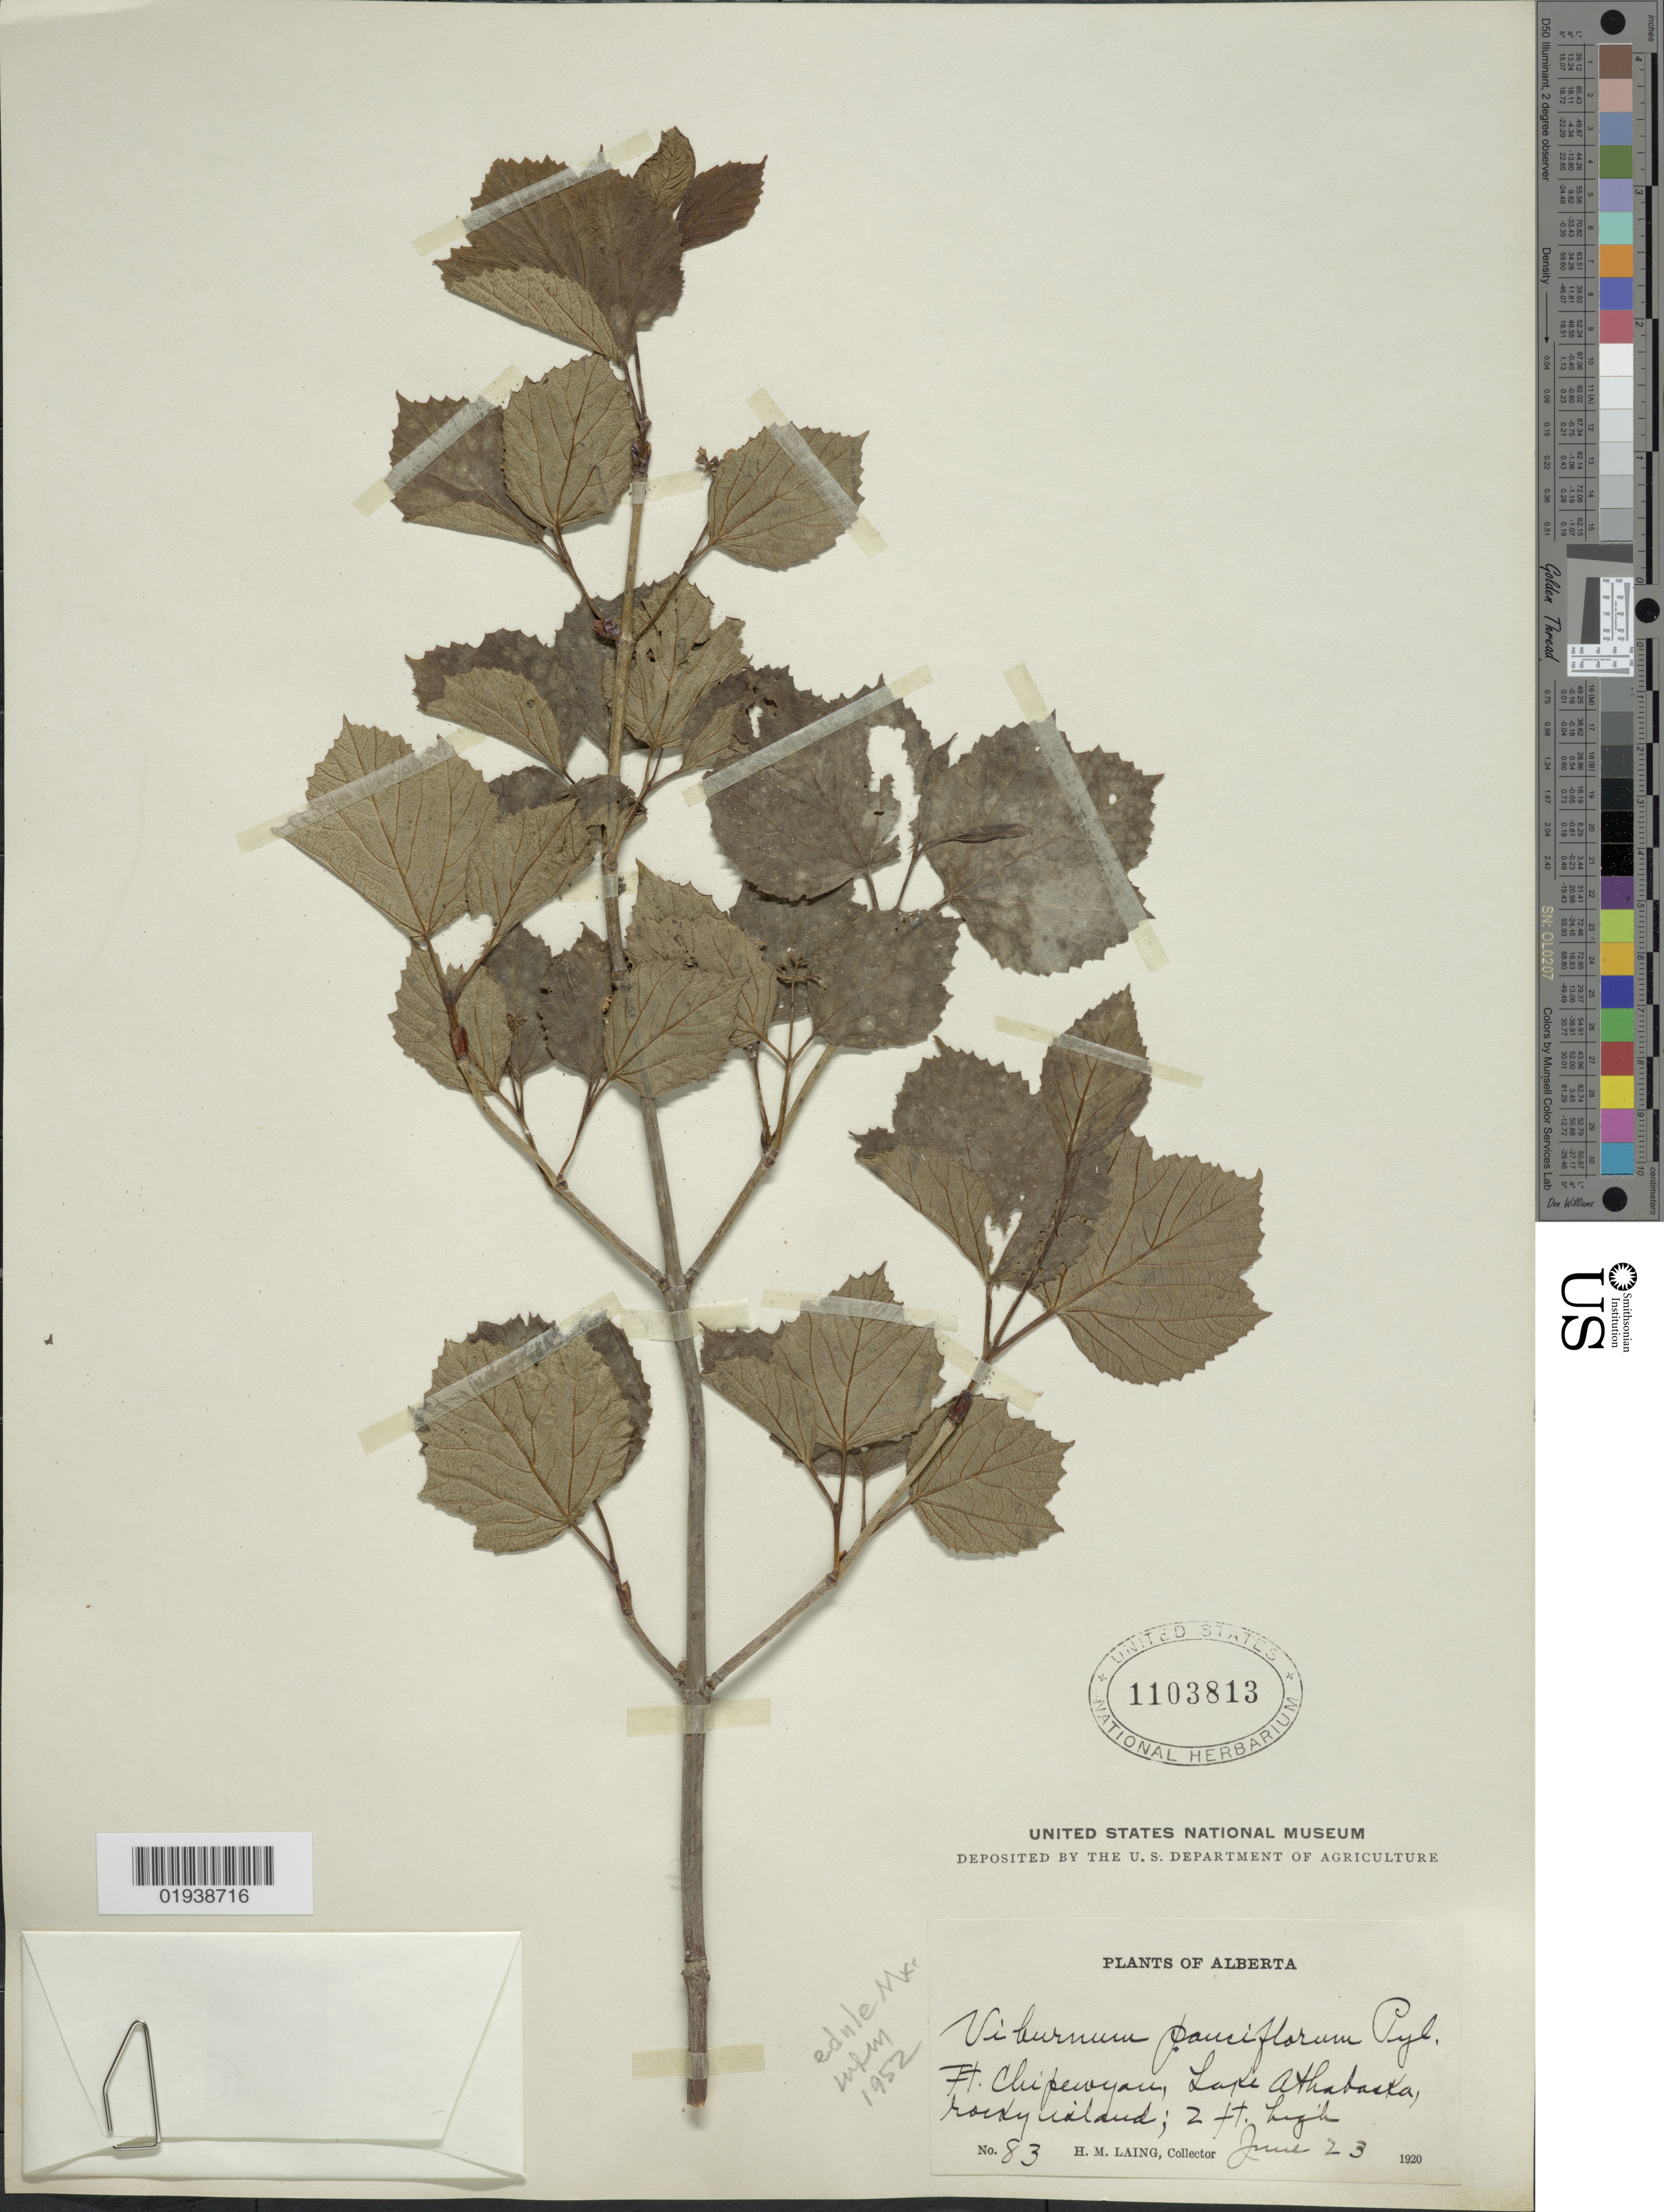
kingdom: Plantae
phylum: Tracheophyta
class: Magnoliopsida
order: Dipsacales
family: Viburnaceae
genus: Viburnum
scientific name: Viburnum edule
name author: (Michx.) Raf.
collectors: H. Laing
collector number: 83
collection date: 1920-06-23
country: Canada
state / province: Alberta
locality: Ft. Chipewyan, Lake Athabasca, rocky island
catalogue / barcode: US 1103813